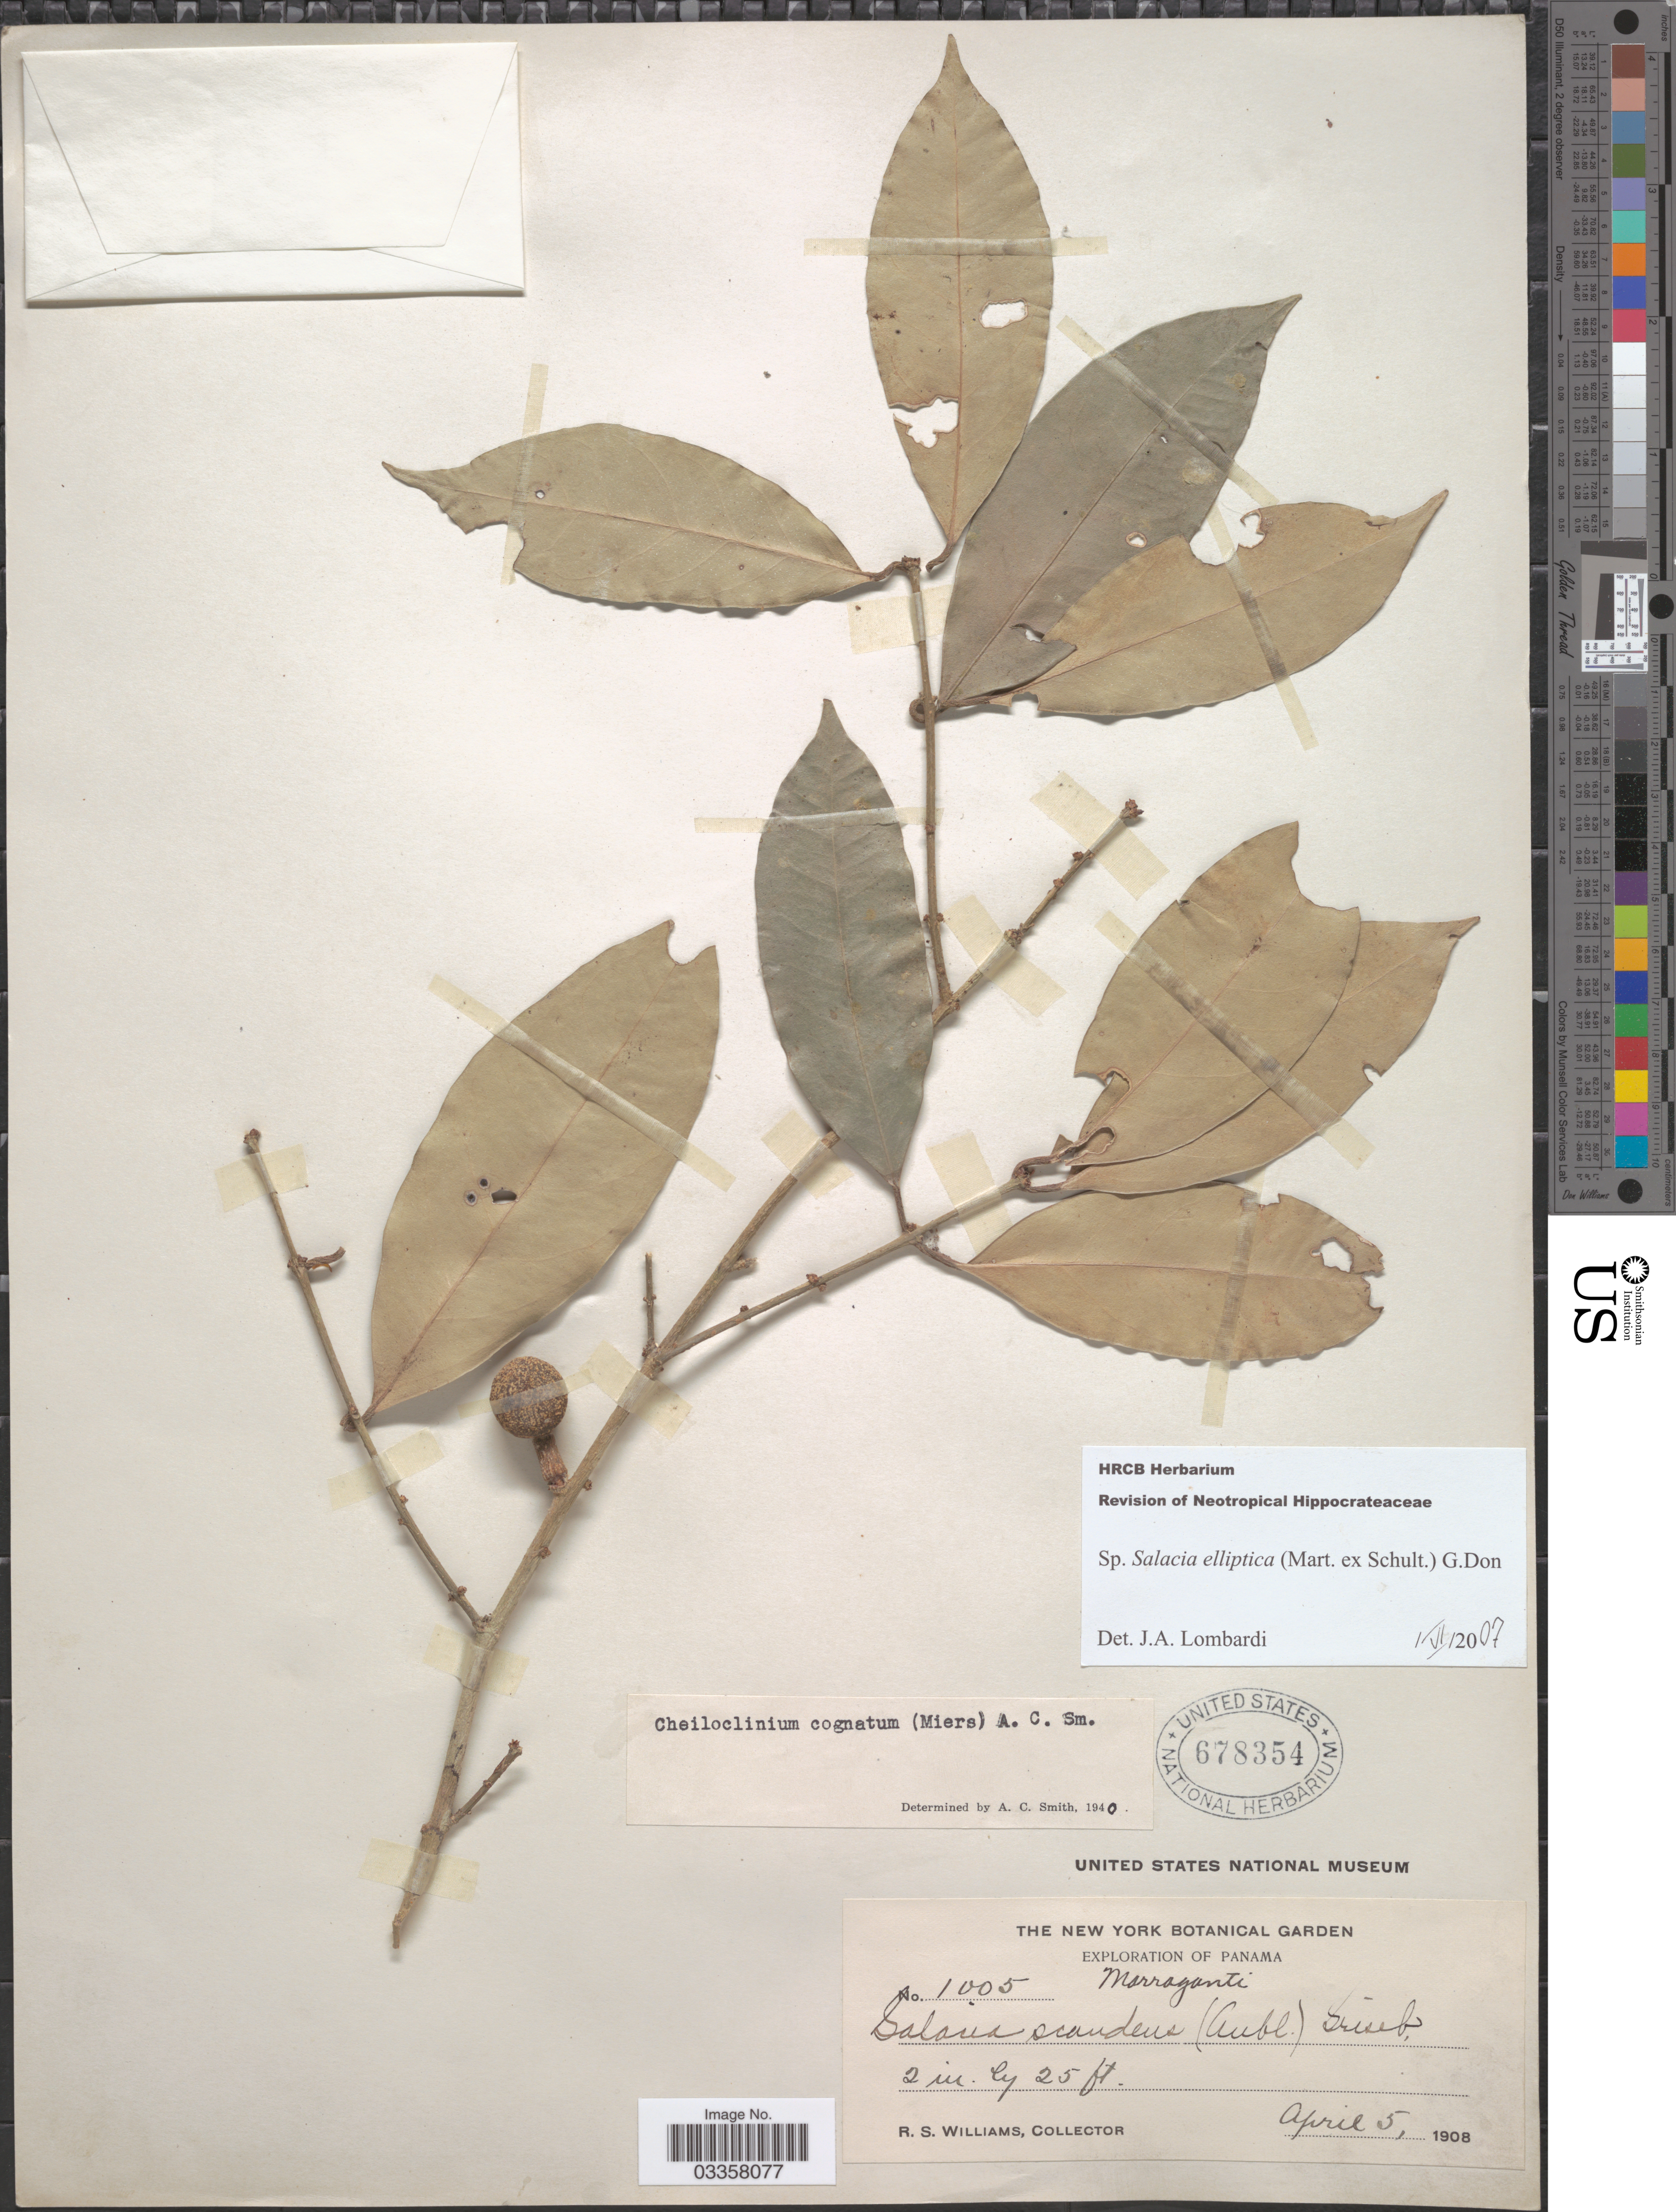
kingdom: Plantae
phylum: Tracheophyta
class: Magnoliopsida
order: Celastrales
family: Celastraceae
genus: Salacia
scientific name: Salacia elliptica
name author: (Mart. ex Schult.) G. Don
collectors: R. S. Williams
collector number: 1005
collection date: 1908-04-05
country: Panama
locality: Marraganti.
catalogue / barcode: US 678354